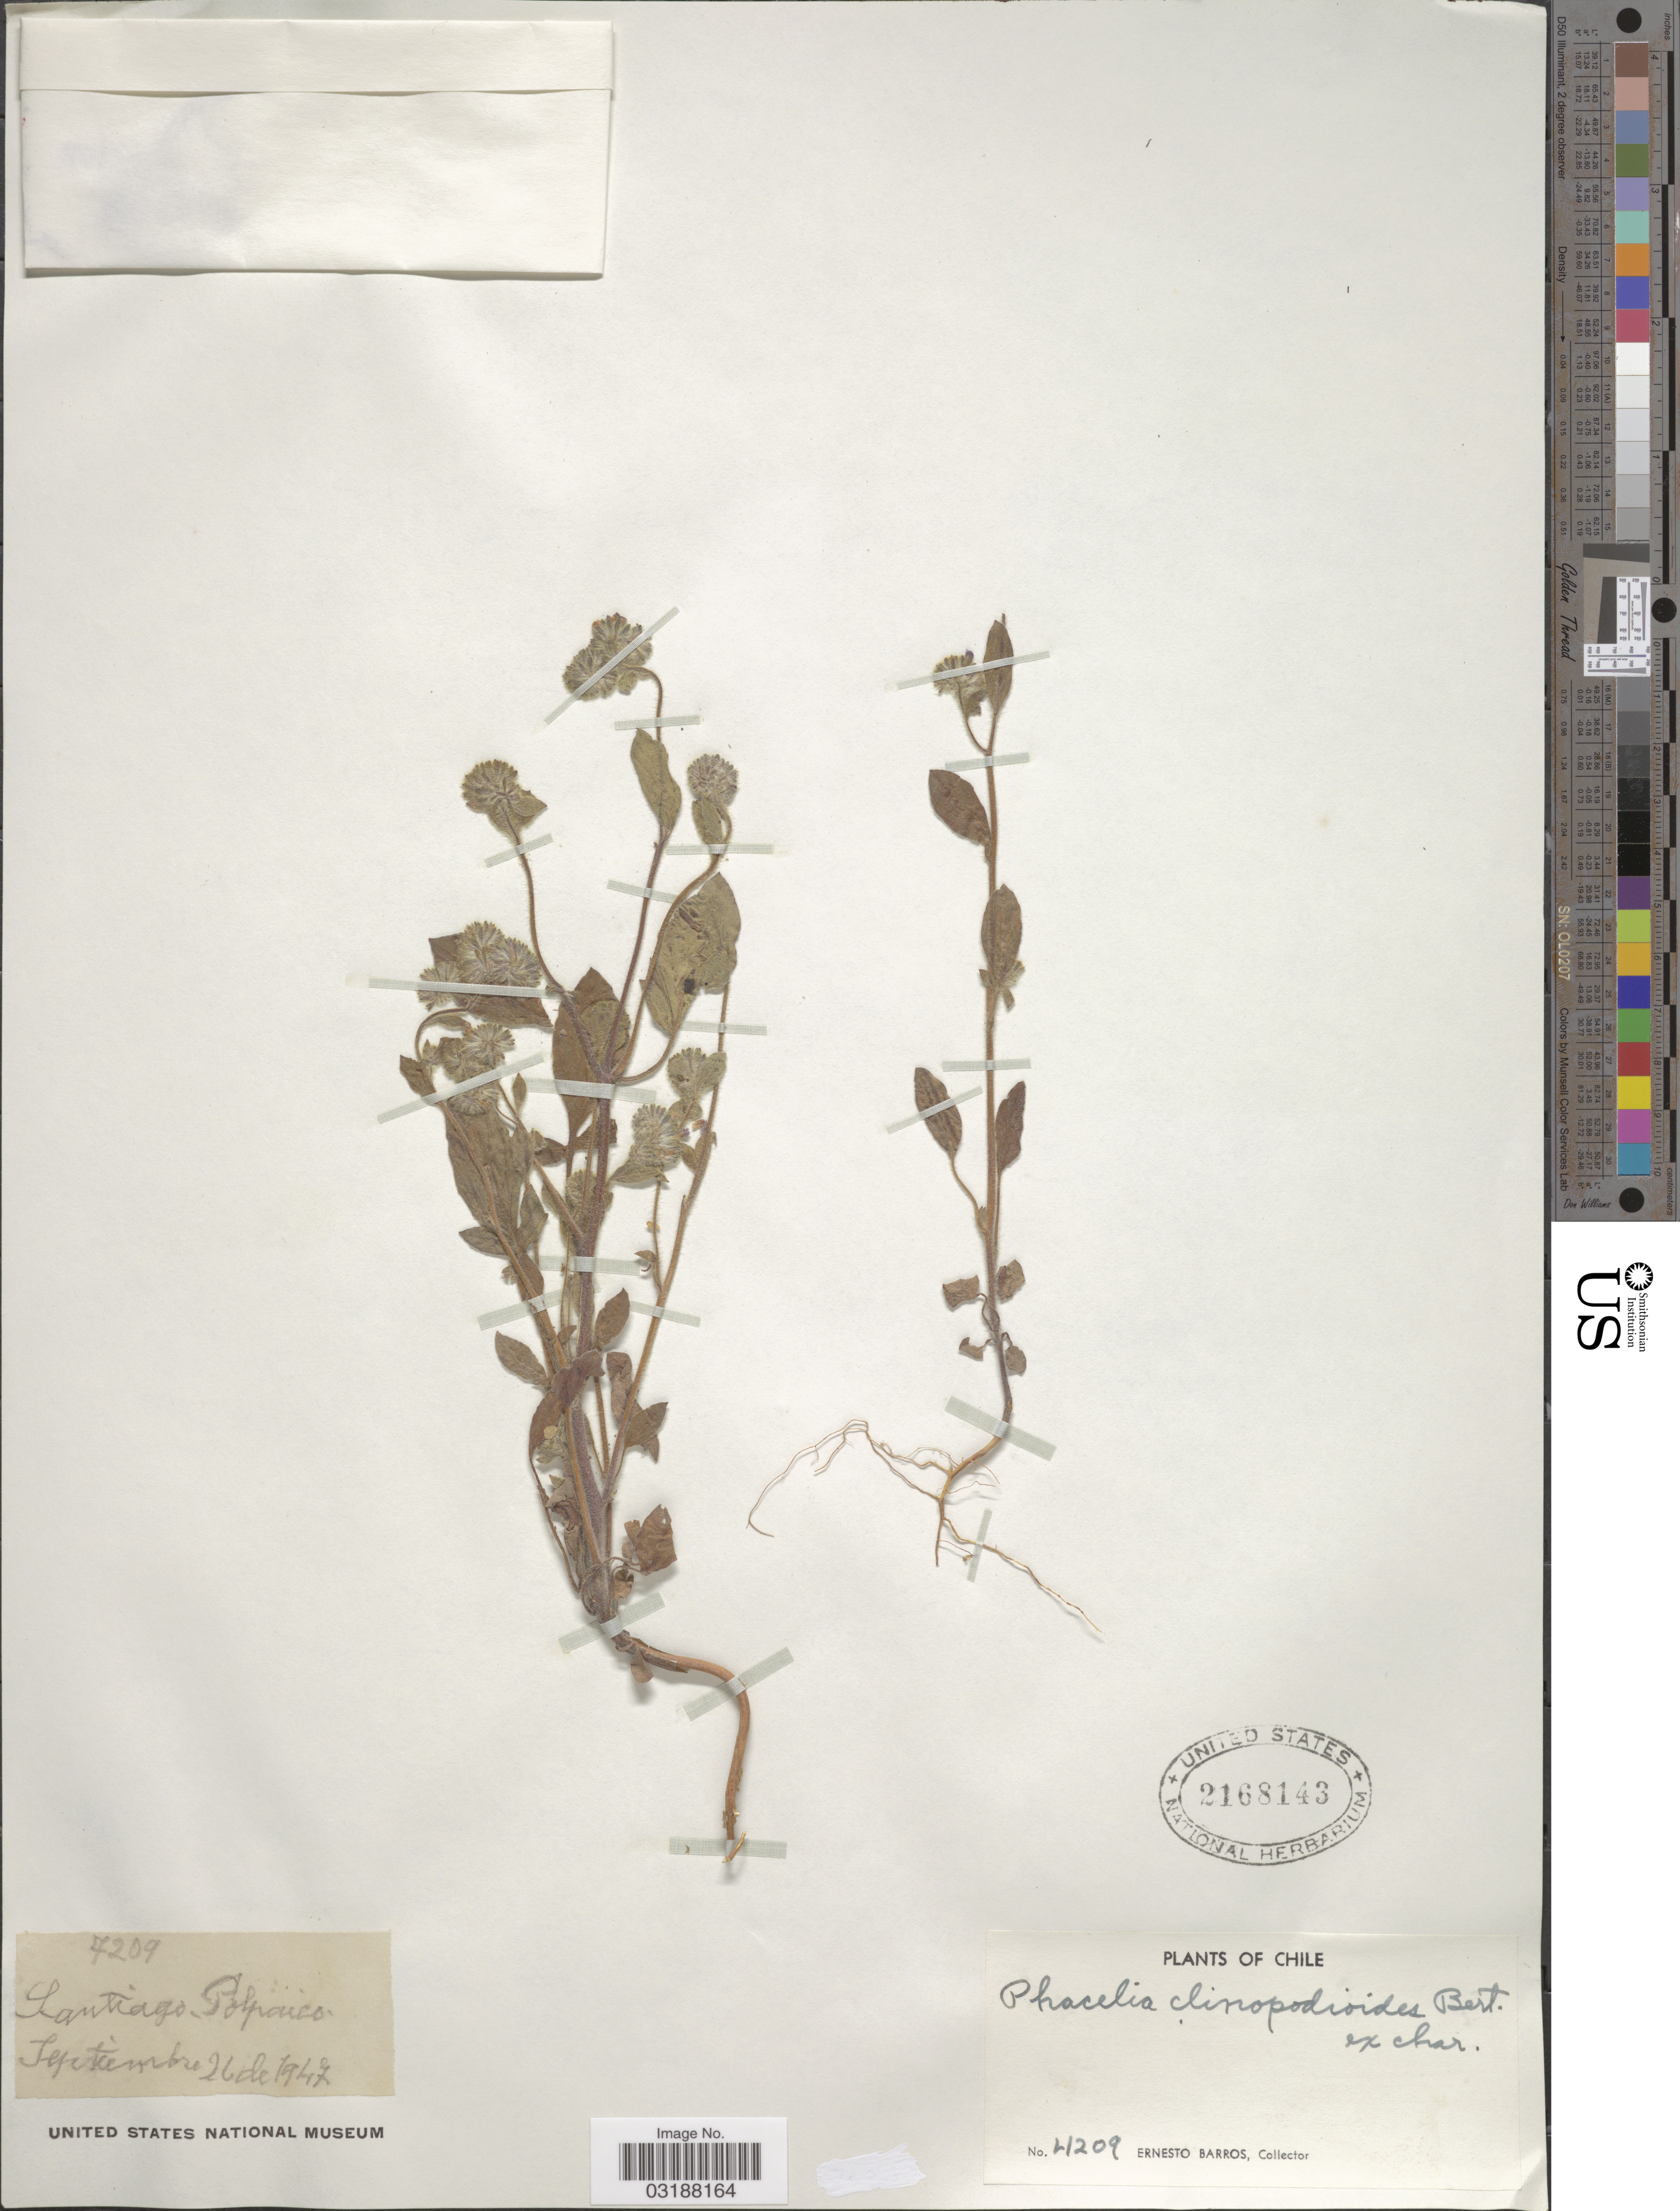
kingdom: Plantae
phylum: Tracheophyta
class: Magnoliopsida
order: Boraginales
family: Hydrophyllaceae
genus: Phacelia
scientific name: Phacelia clinopodioides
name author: Bertero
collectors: E. Barros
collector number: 4209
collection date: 1947-09-26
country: Chile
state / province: Región Metropolitana (RM)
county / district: Santiago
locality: Santiago Polpaico.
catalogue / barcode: US 2168143